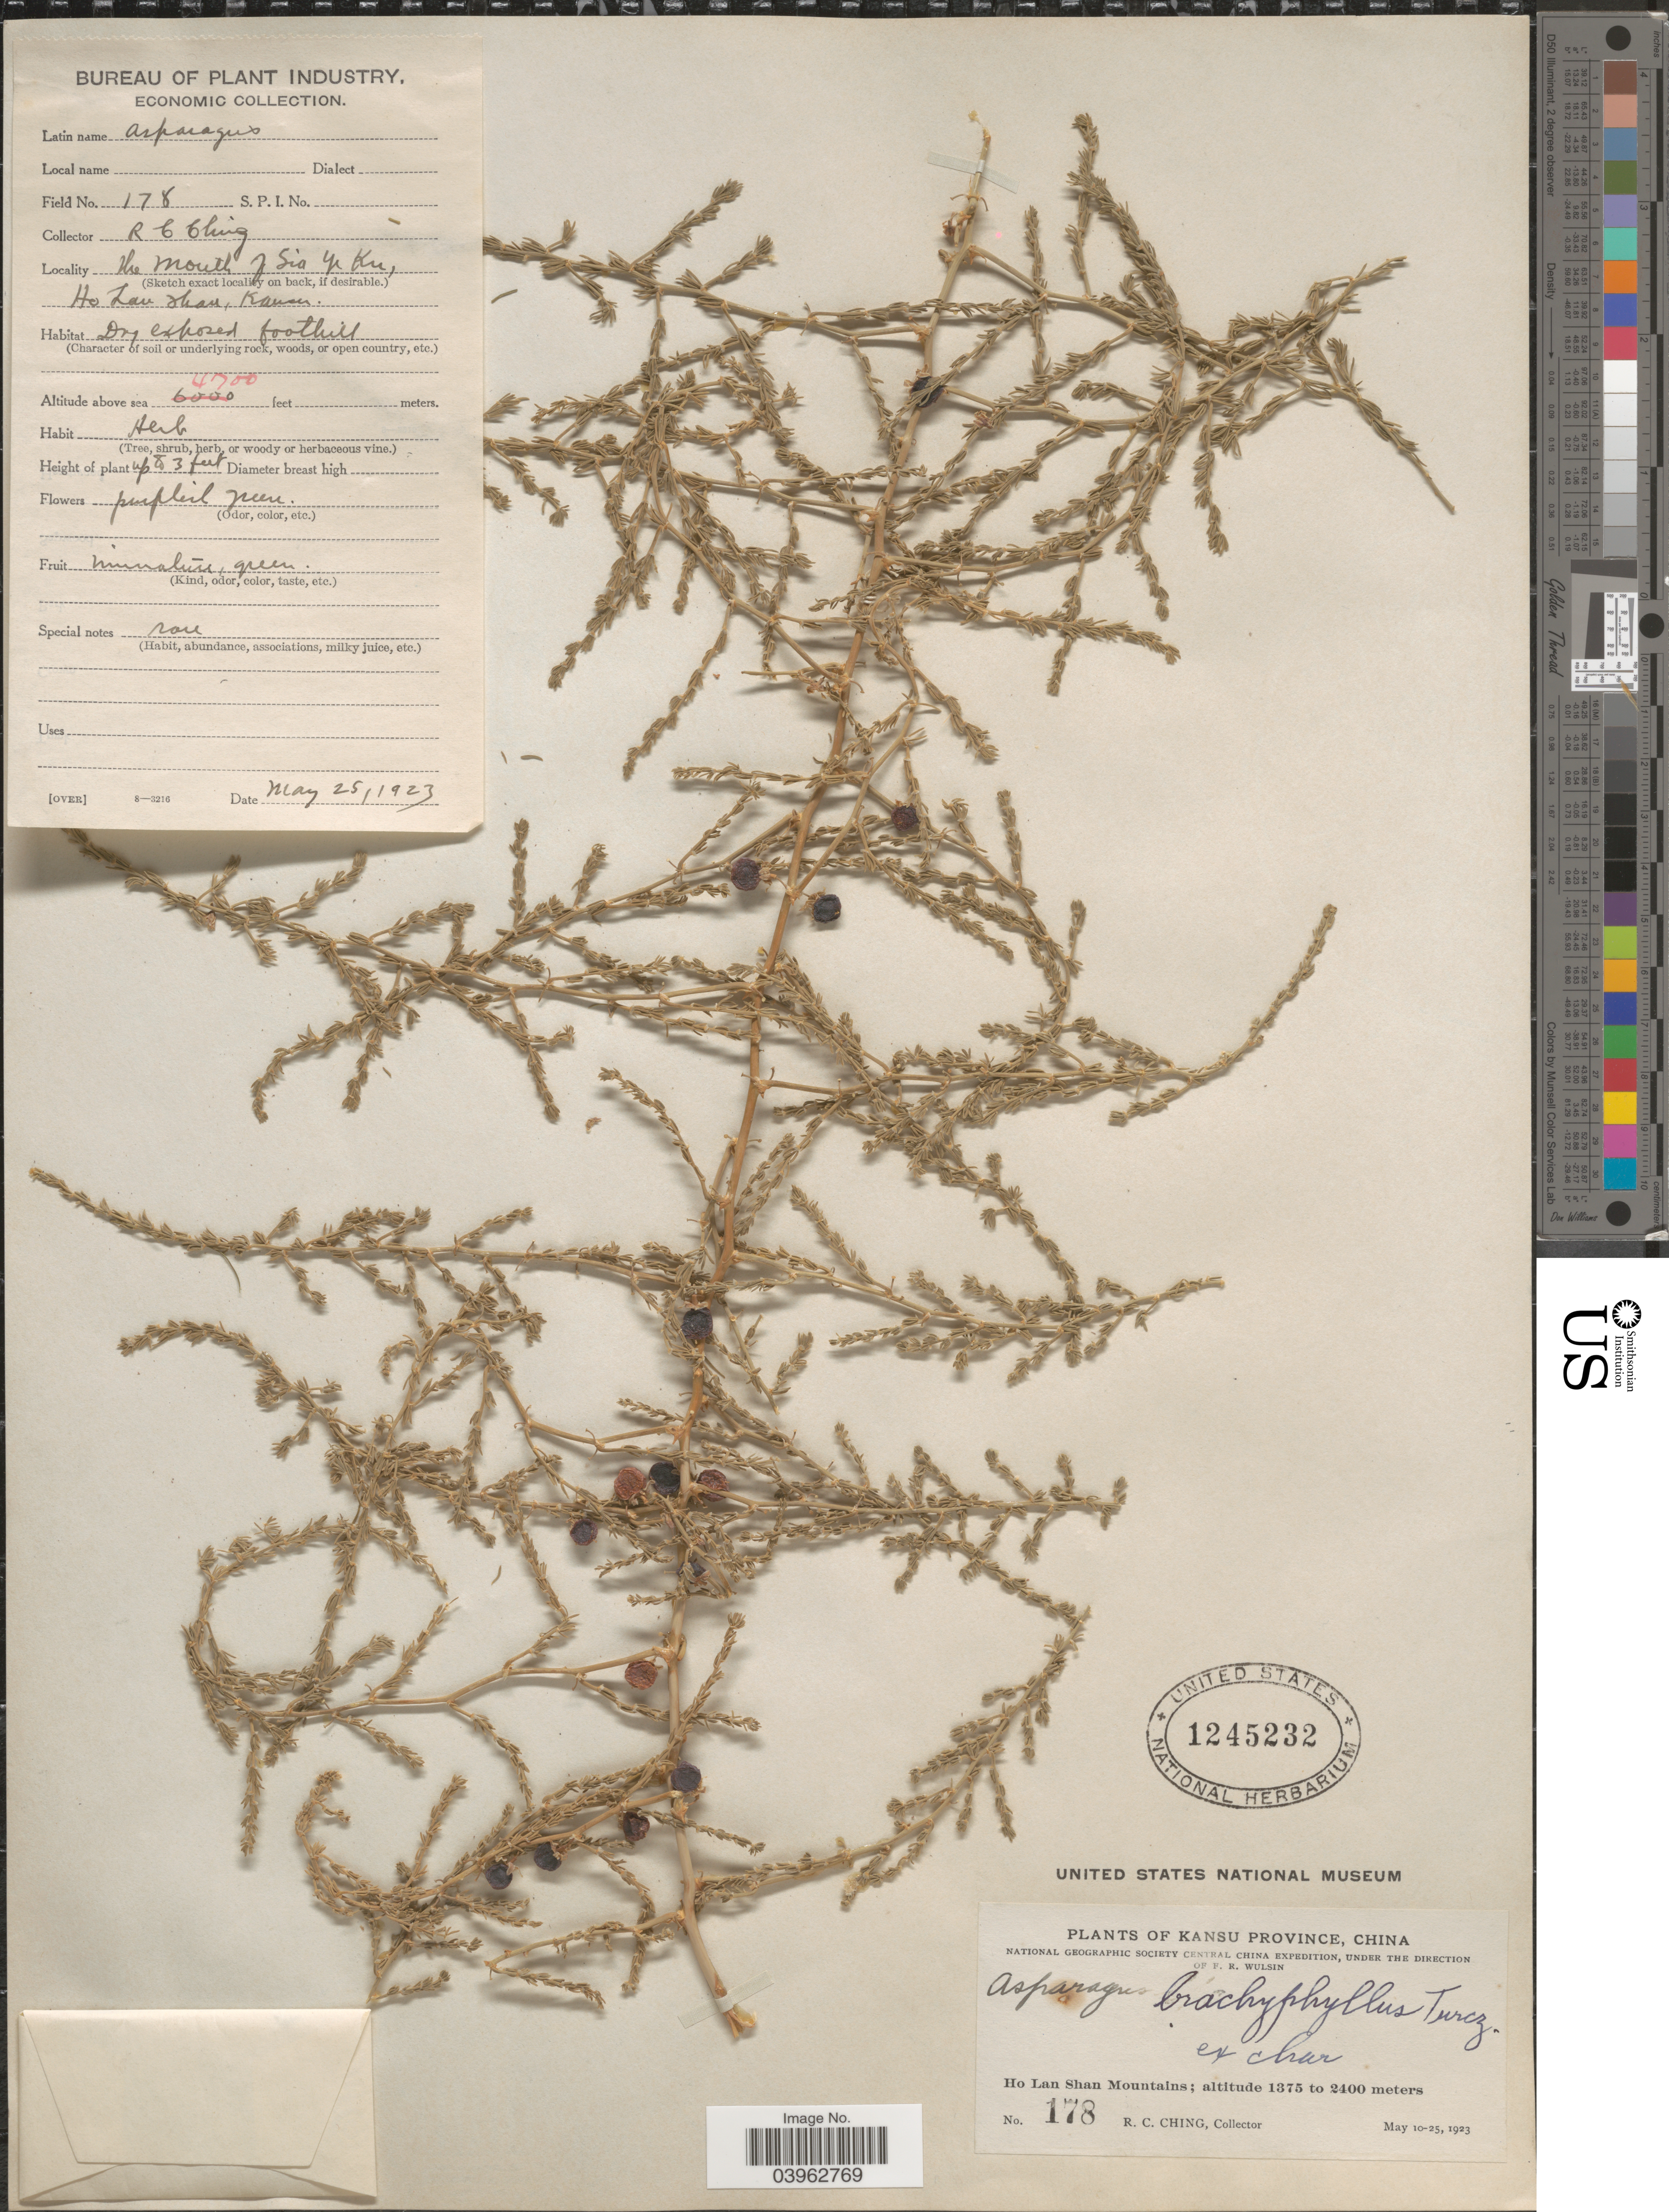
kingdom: Plantae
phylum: Tracheophyta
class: Liliopsida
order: Asparagales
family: Asparagaceae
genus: Asparagus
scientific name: Asparagus brachyphyllus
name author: Turcz.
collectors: R. C. Ching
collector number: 178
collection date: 1923-05-10/1923-10-25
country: China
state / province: Gansu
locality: Kansu Province. Ho Lan Shan Mountains. The Mouth of Sia Ye Ku.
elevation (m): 1433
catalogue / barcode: US 1245232